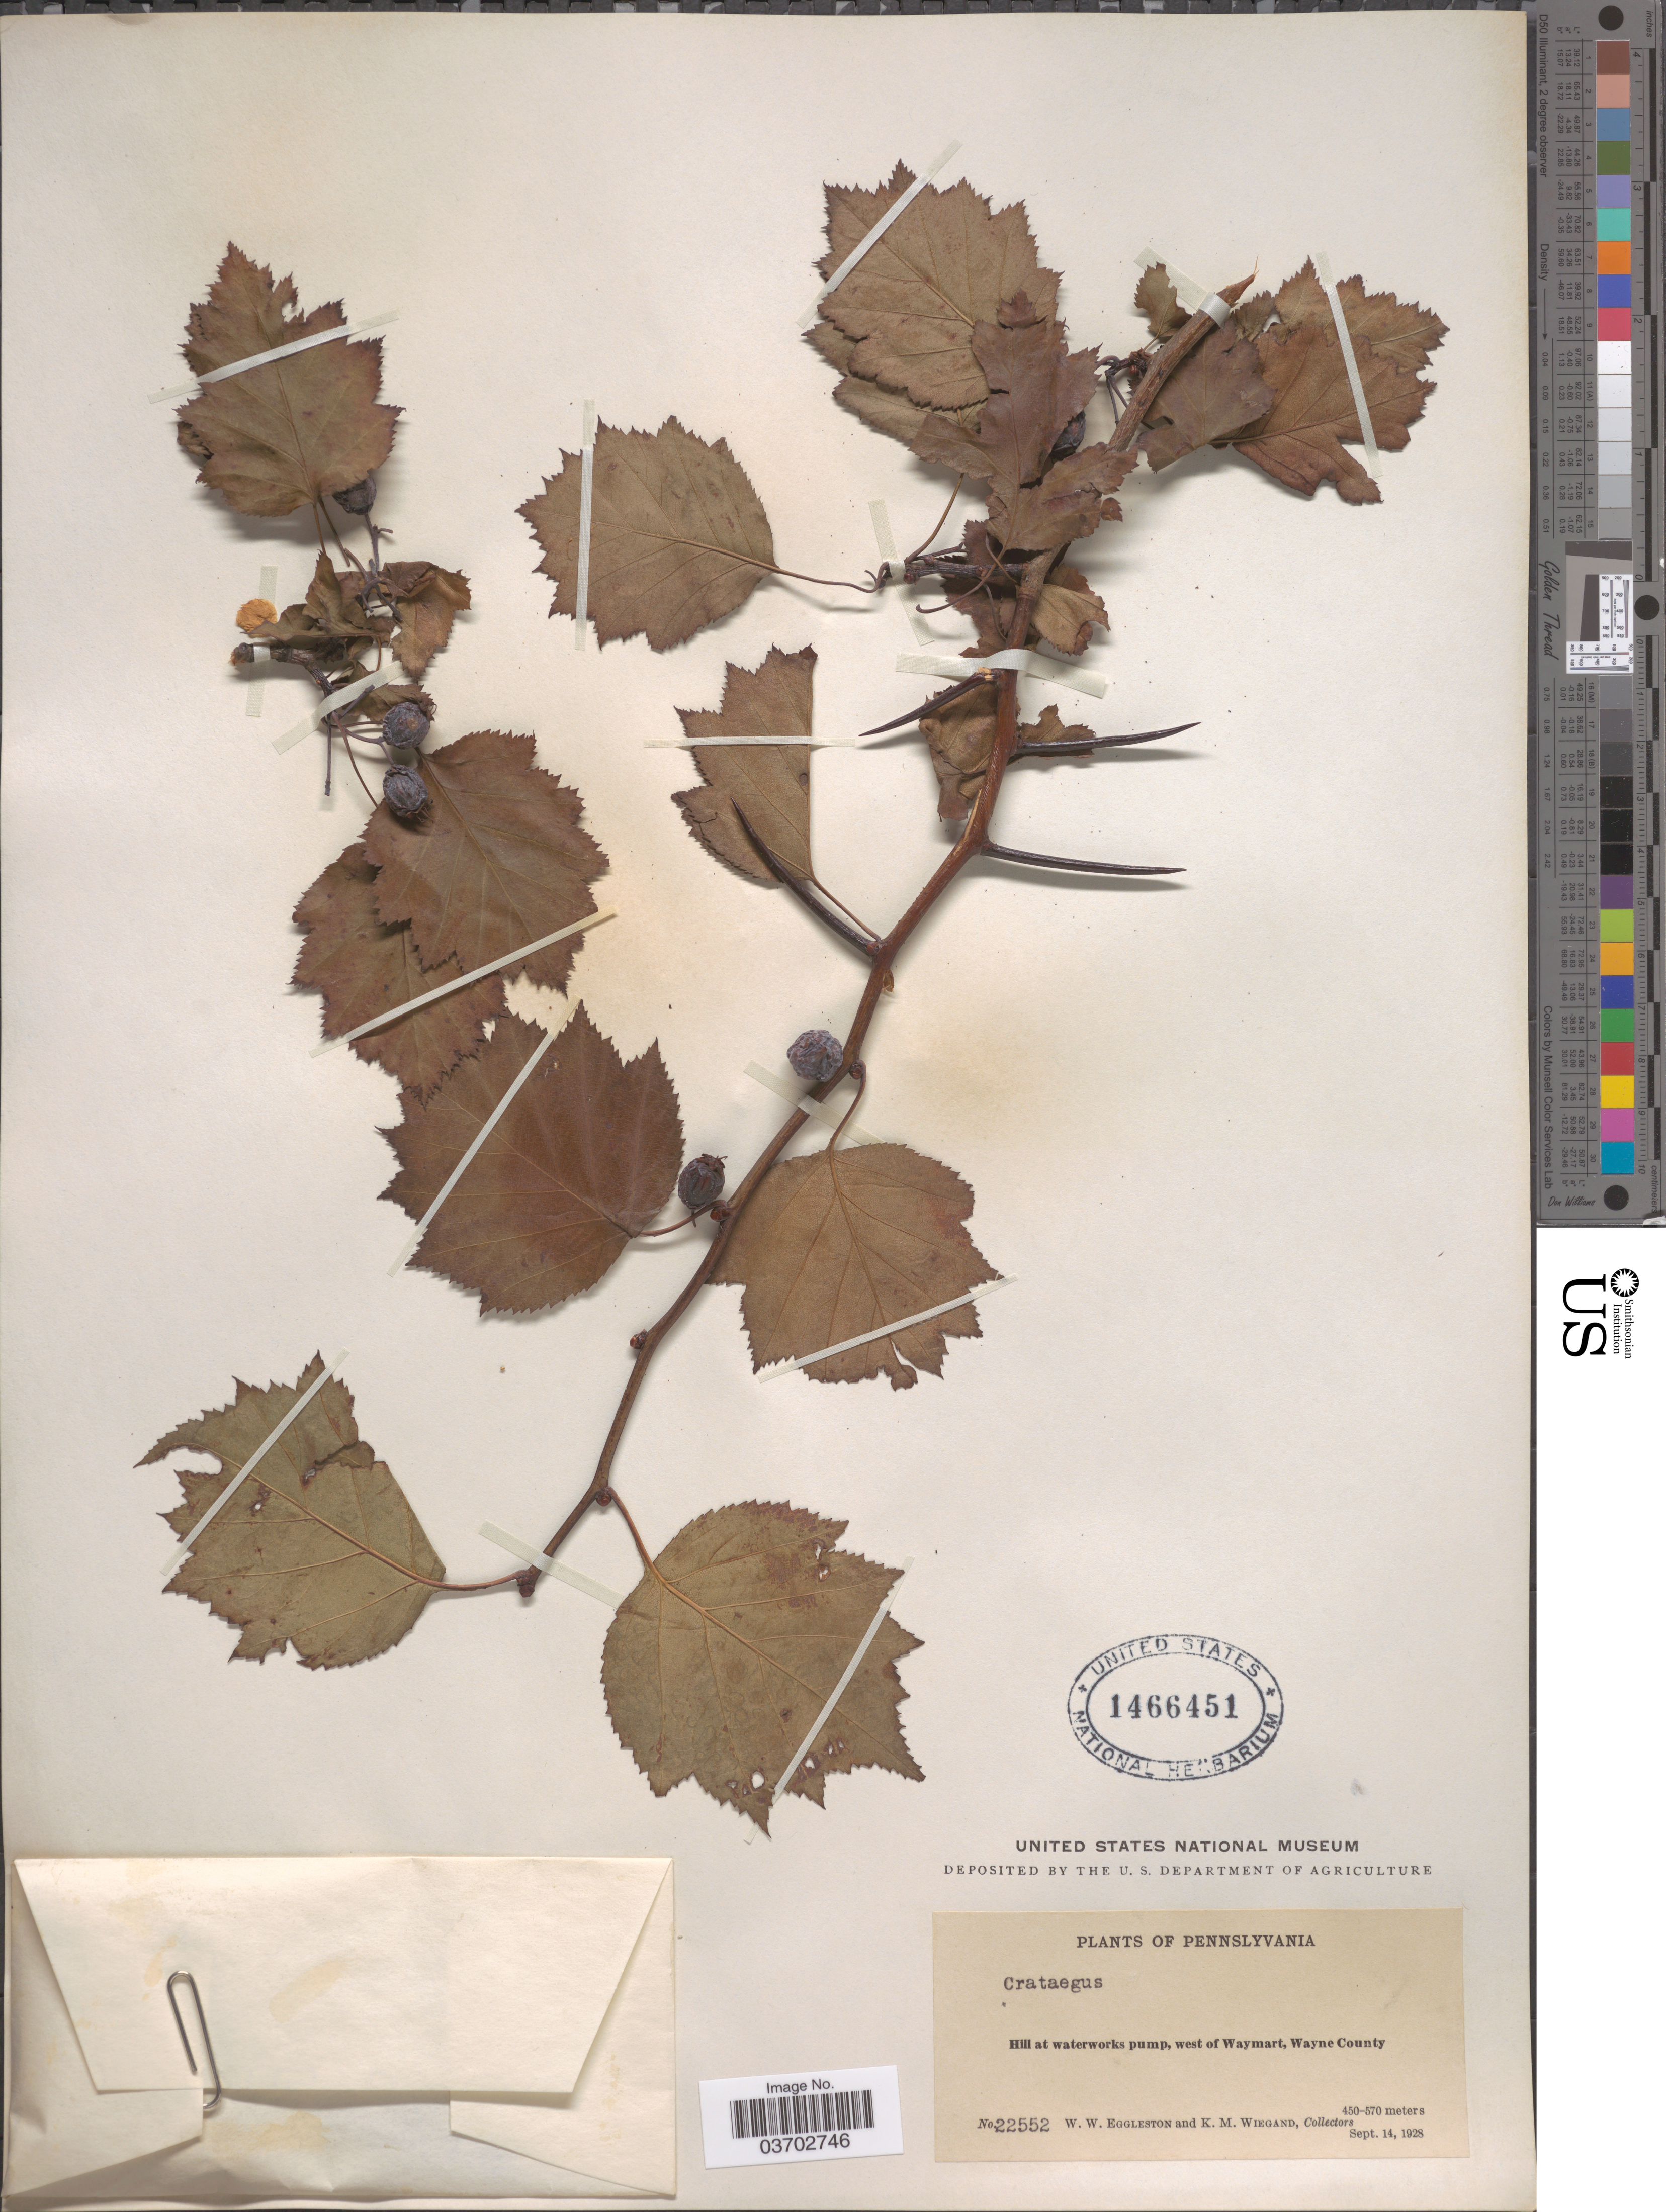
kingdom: Plantae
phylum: Tracheophyta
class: Magnoliopsida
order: Rosales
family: Rosaceae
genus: Crataegus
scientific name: Crataegus sp.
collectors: W. W. Eggleston & K. M. Wiegand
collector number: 22552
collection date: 1928-09-14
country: United States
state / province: Pennsylvania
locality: Hill at waterworks pump, west of Waymart, Wayne County.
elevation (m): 450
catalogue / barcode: US 1466451